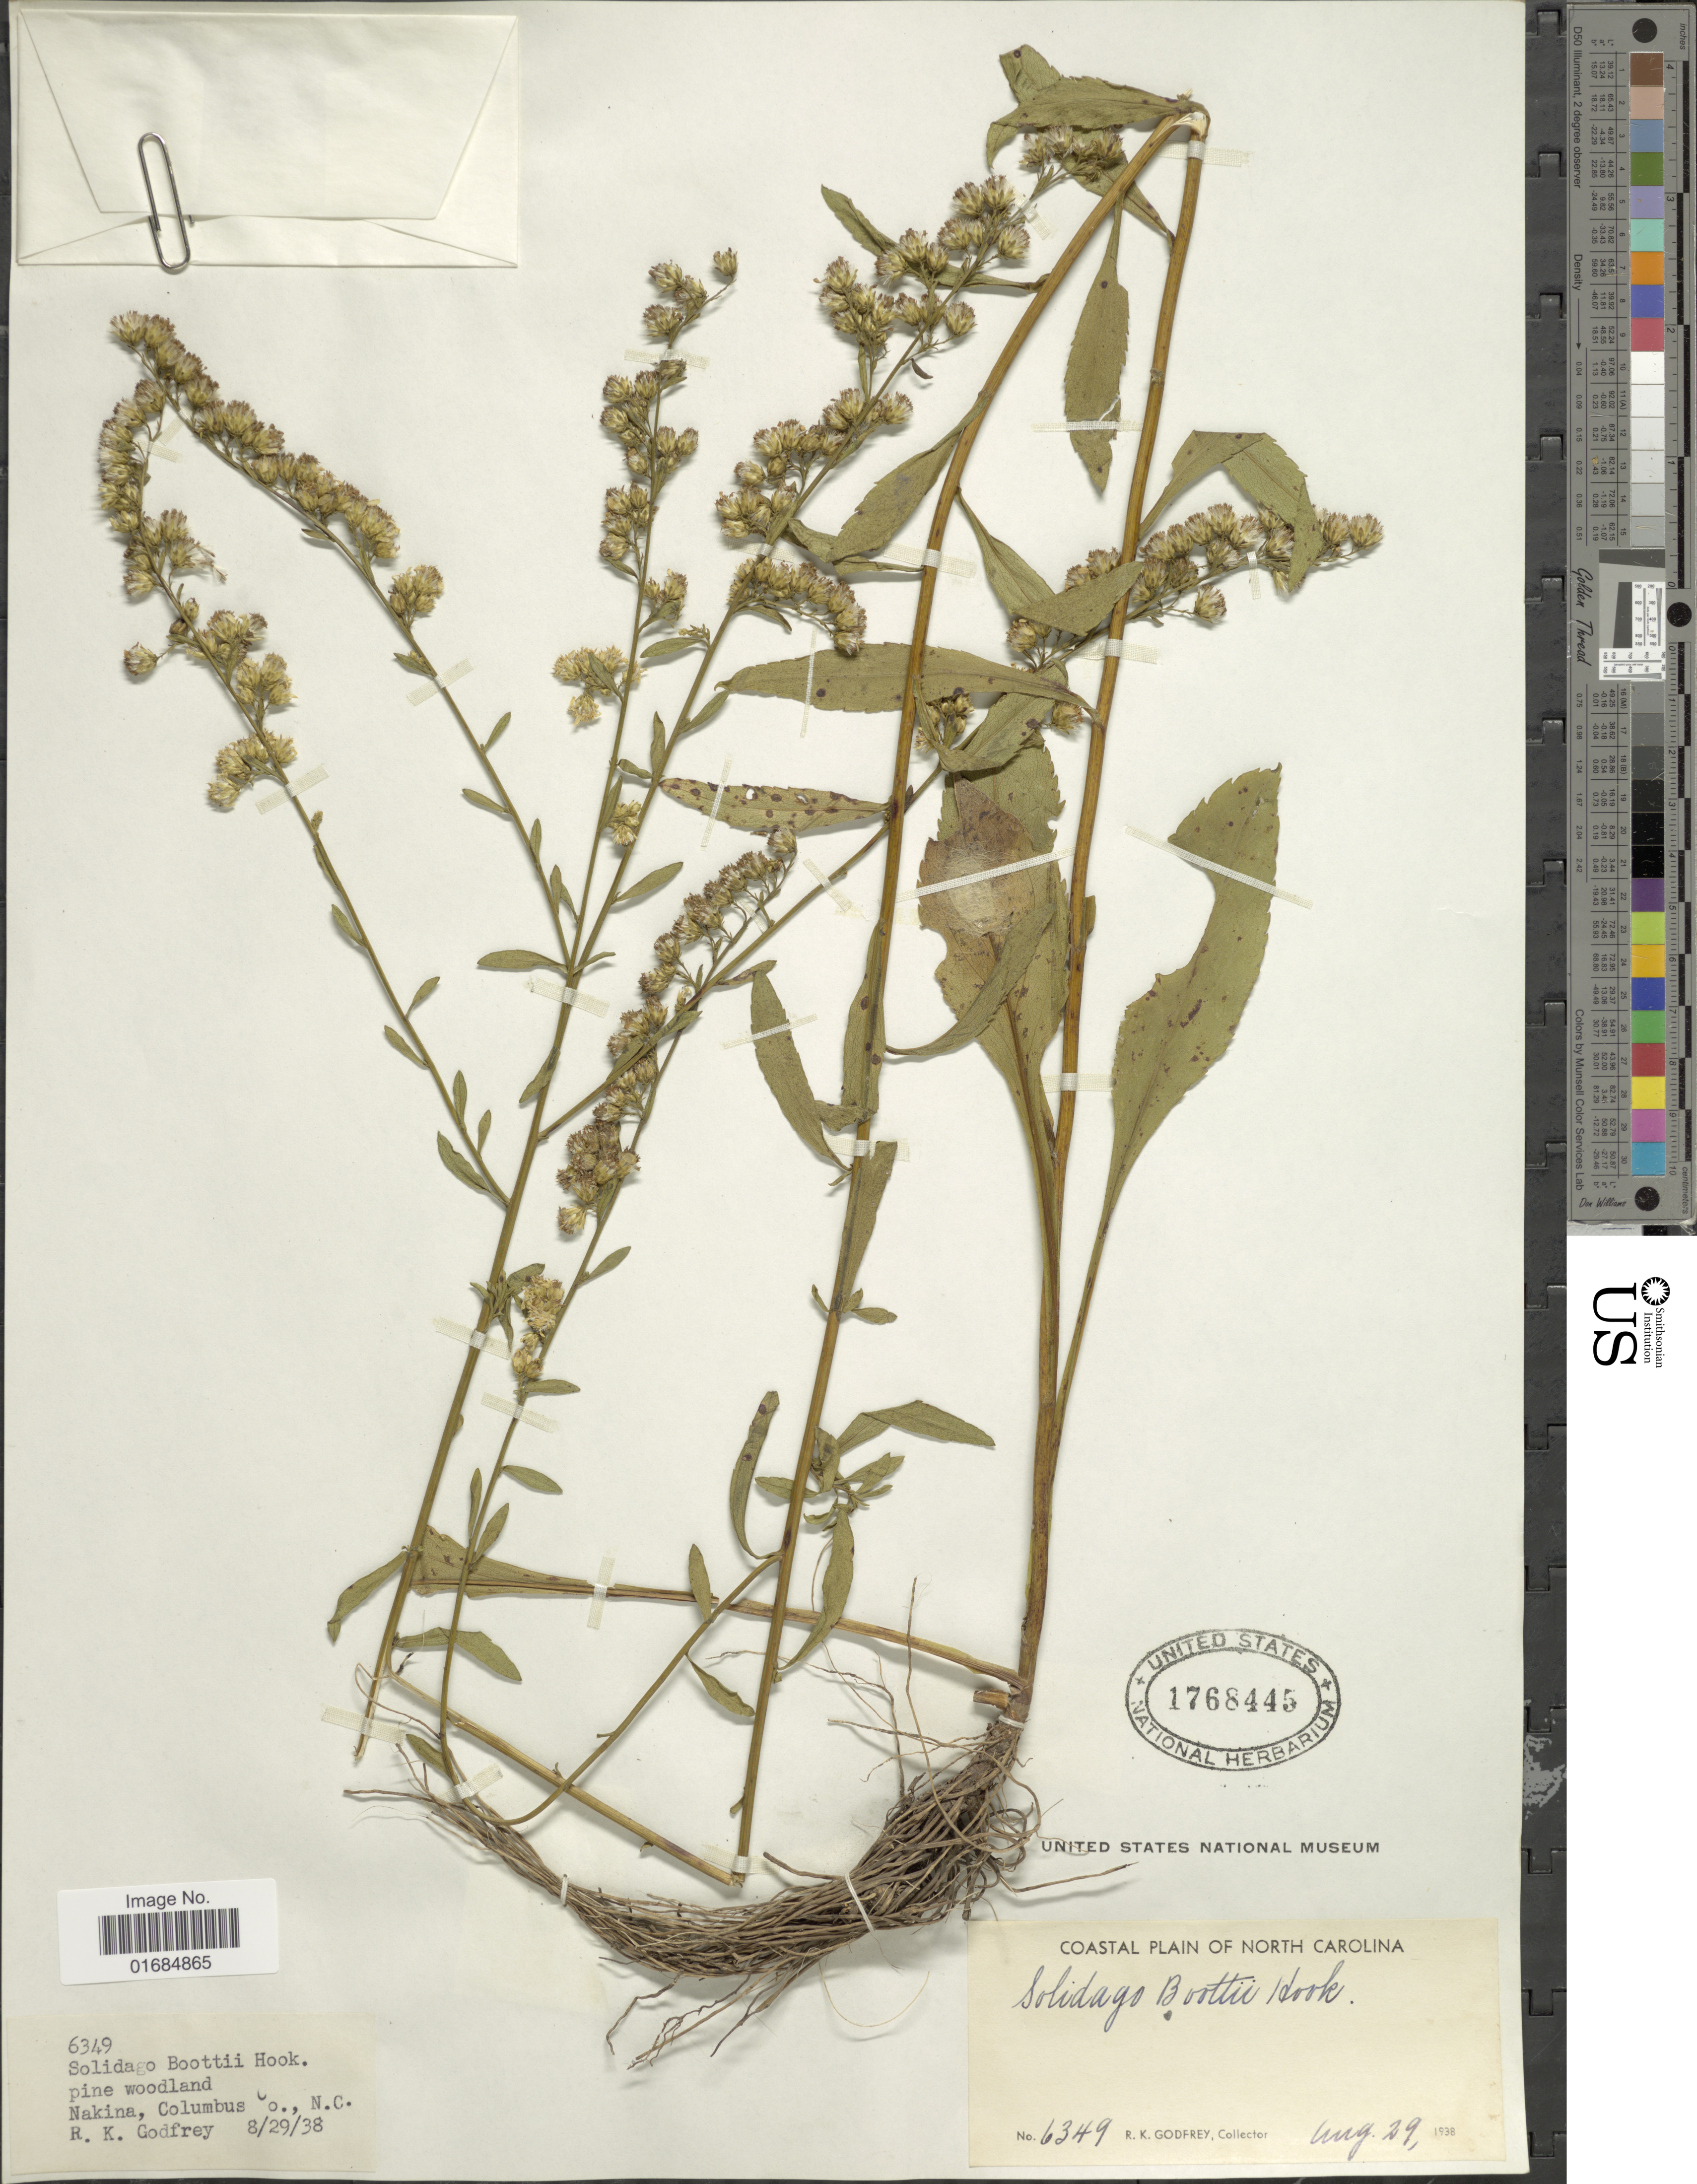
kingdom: Plantae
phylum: Tracheophyta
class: Magnoliopsida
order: Asterales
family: Asteraceae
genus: Solidago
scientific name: Solidago boottii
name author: Hook.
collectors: R. K. Godfrey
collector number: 6349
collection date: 1938-08-29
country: United States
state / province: North Carolina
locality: Coastal Plain of North Carolina, Pine Woodland, Nakina, Columbus Co.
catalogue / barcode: US 1768445